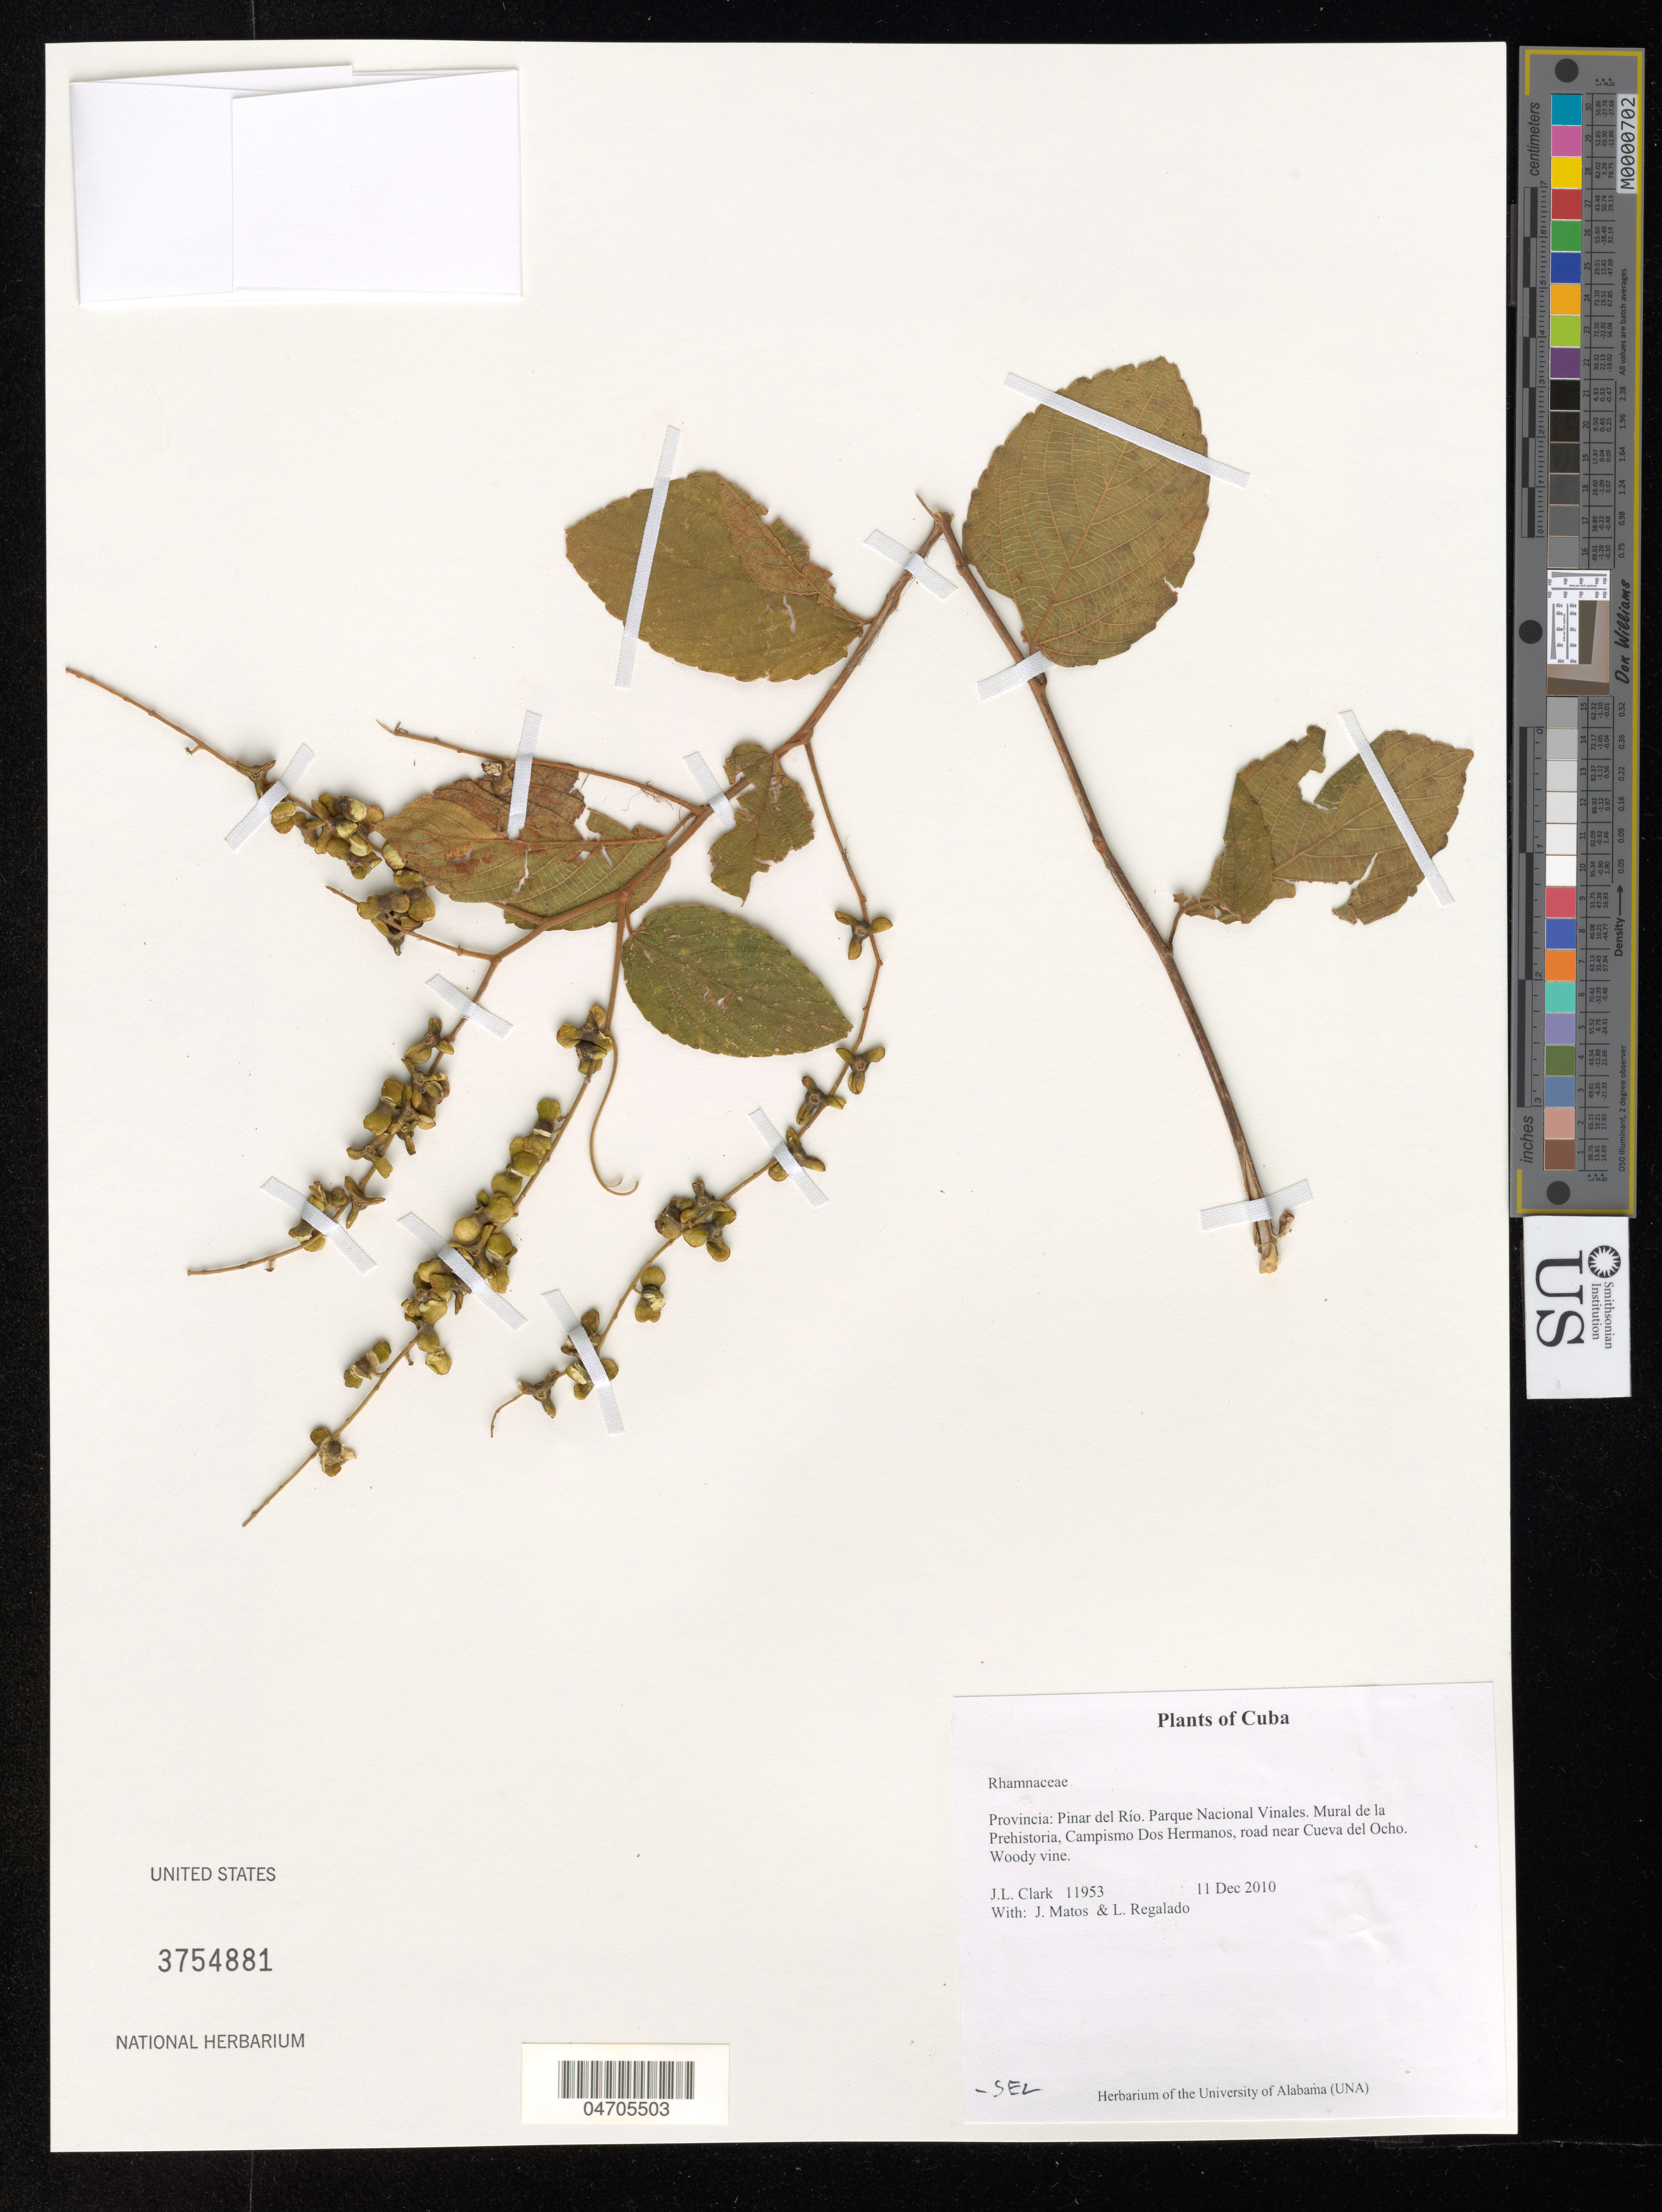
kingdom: Plantae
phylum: Tracheophyta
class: Magnoliopsida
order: Rosales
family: Rhamnaceae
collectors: J. L. Clark, J. Matos & L. Regalado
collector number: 11953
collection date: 2010-12-11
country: Cuba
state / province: Pinar del Río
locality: Parque Nacional Vinales. Mural de la Prehistoria, Campismo Dos Hermanos, road near Cueva del Ocho.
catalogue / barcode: US 3754881